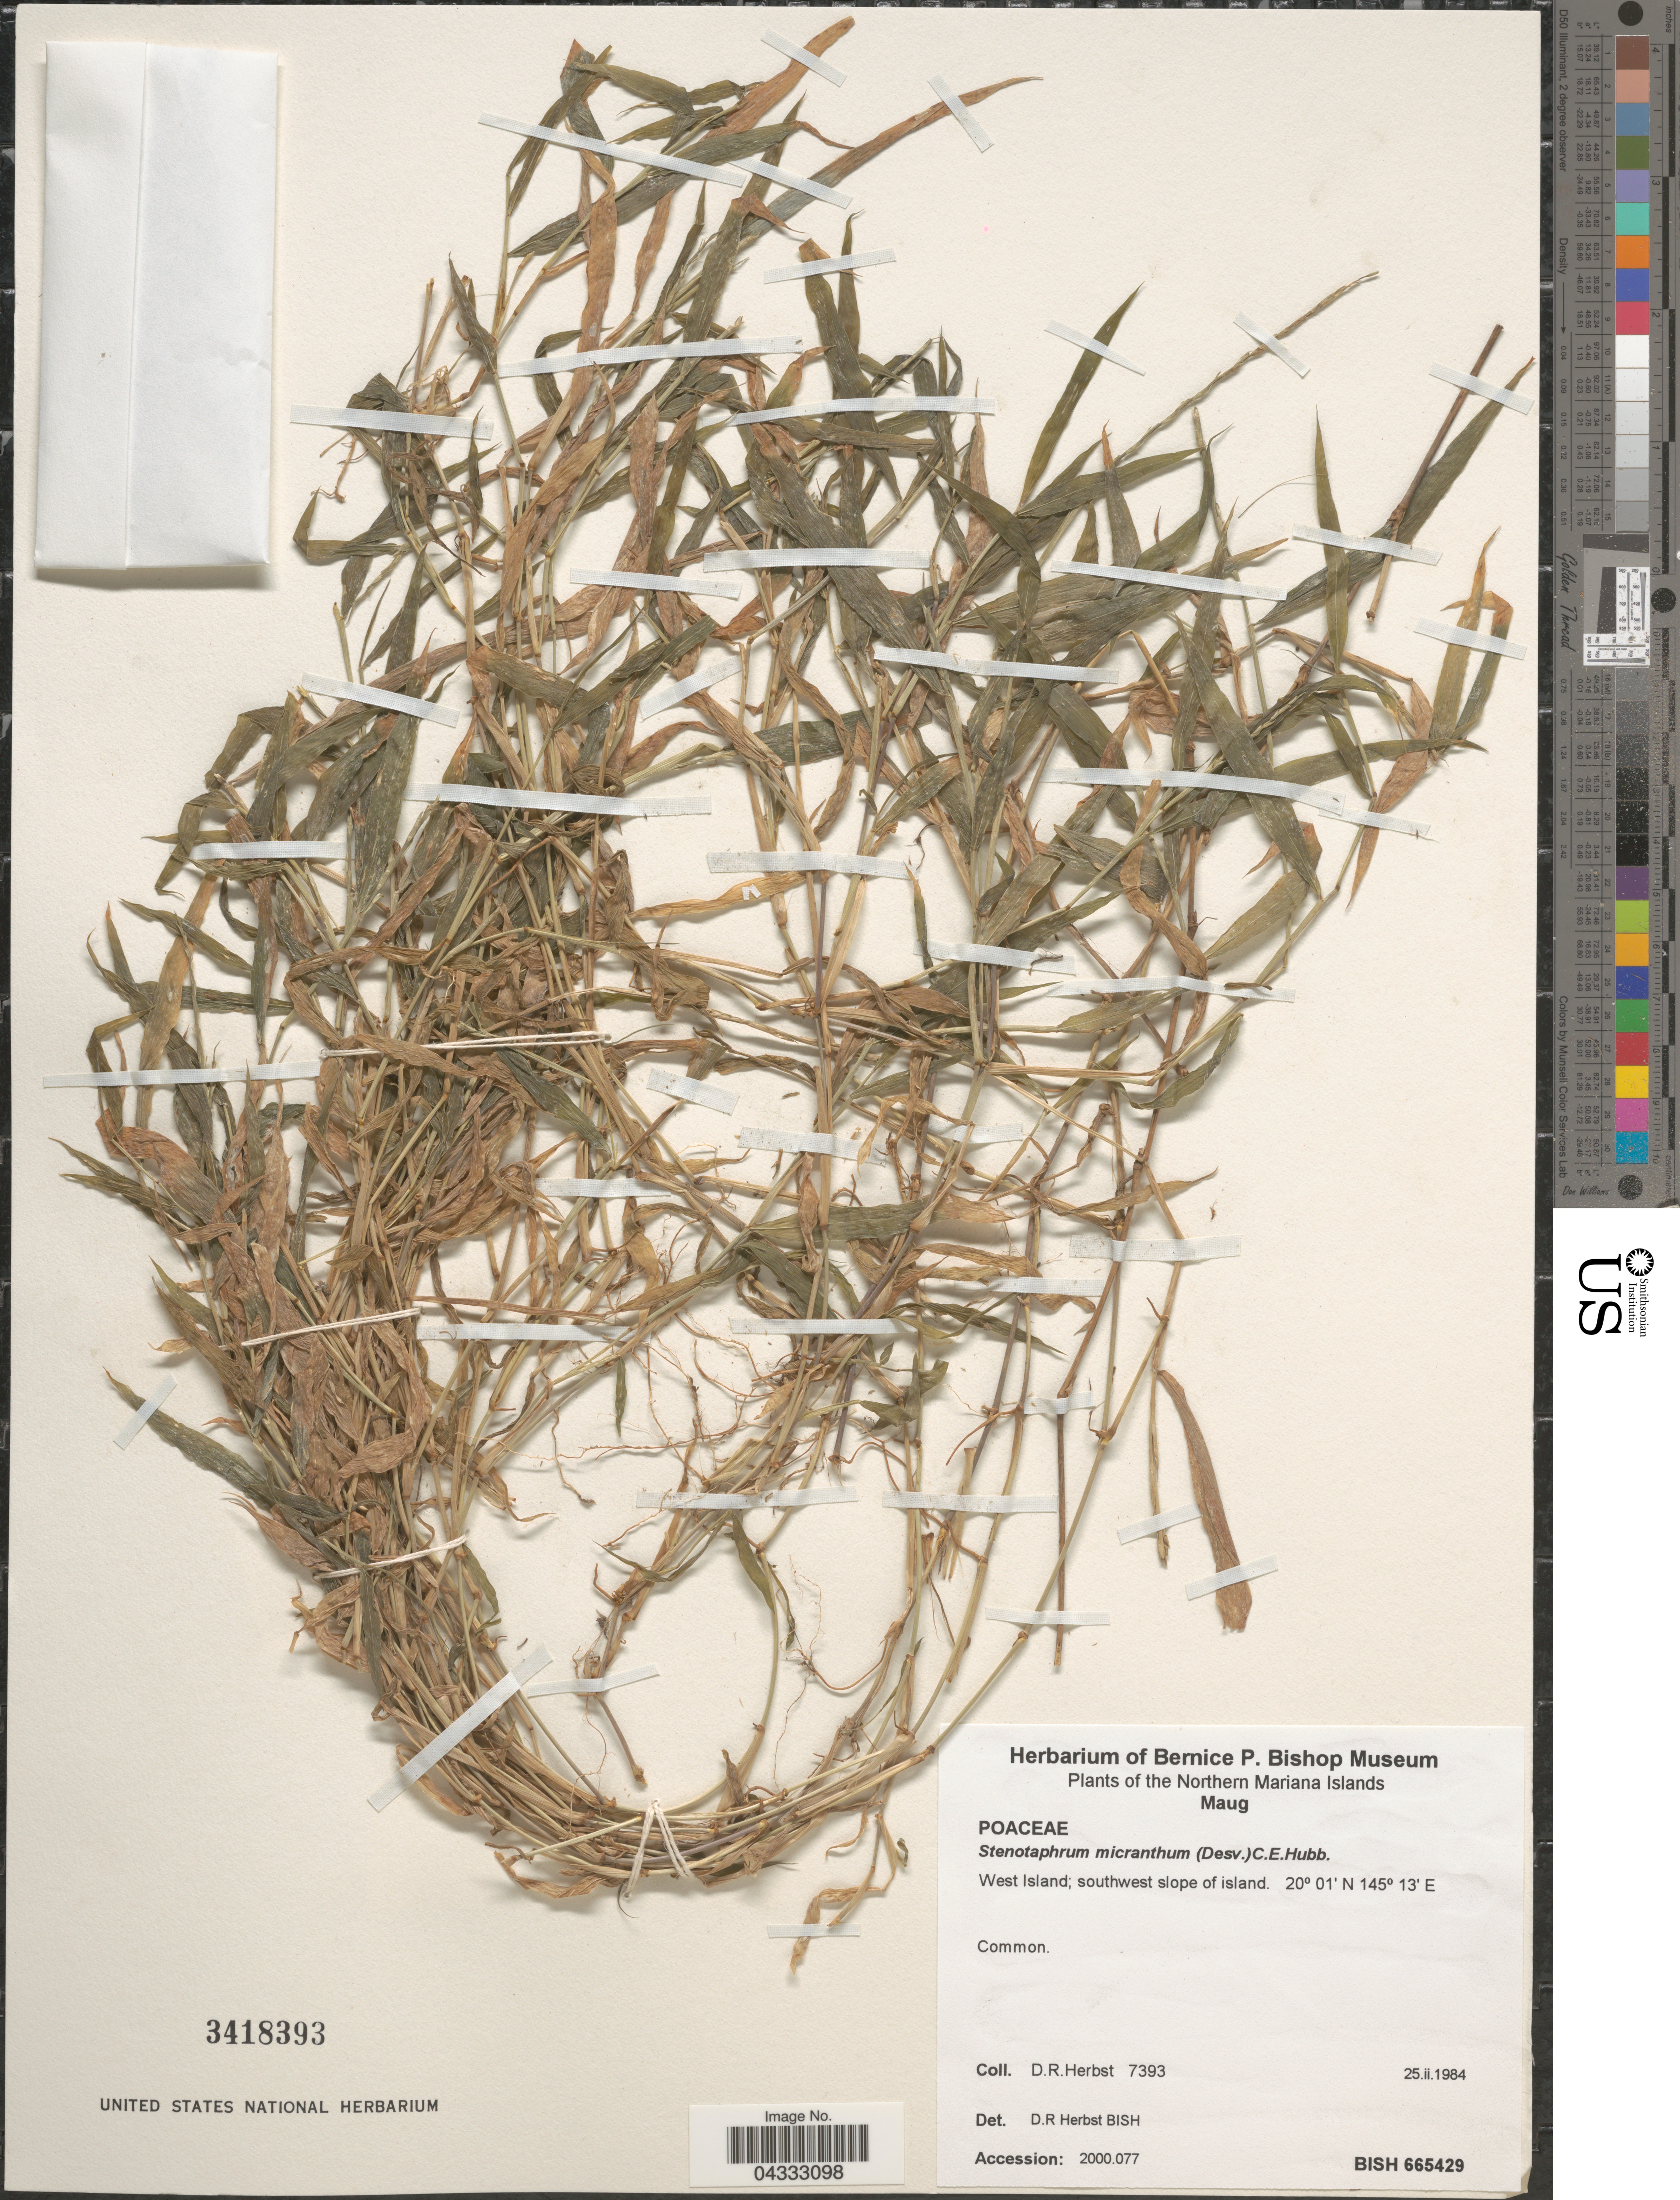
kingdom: Plantae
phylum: Tracheophyta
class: Liliopsida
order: Poales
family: Poaceae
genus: Stenotaphrum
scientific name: Stenotaphrum micranthum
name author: (Desv.) C.E. Hubb.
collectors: D. R. Herbst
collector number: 7393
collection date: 1984-02-25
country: Northern Mariana Islands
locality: Northern Mariana Islands. Maug. West Island; southwest slope of island.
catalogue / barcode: US 3418393